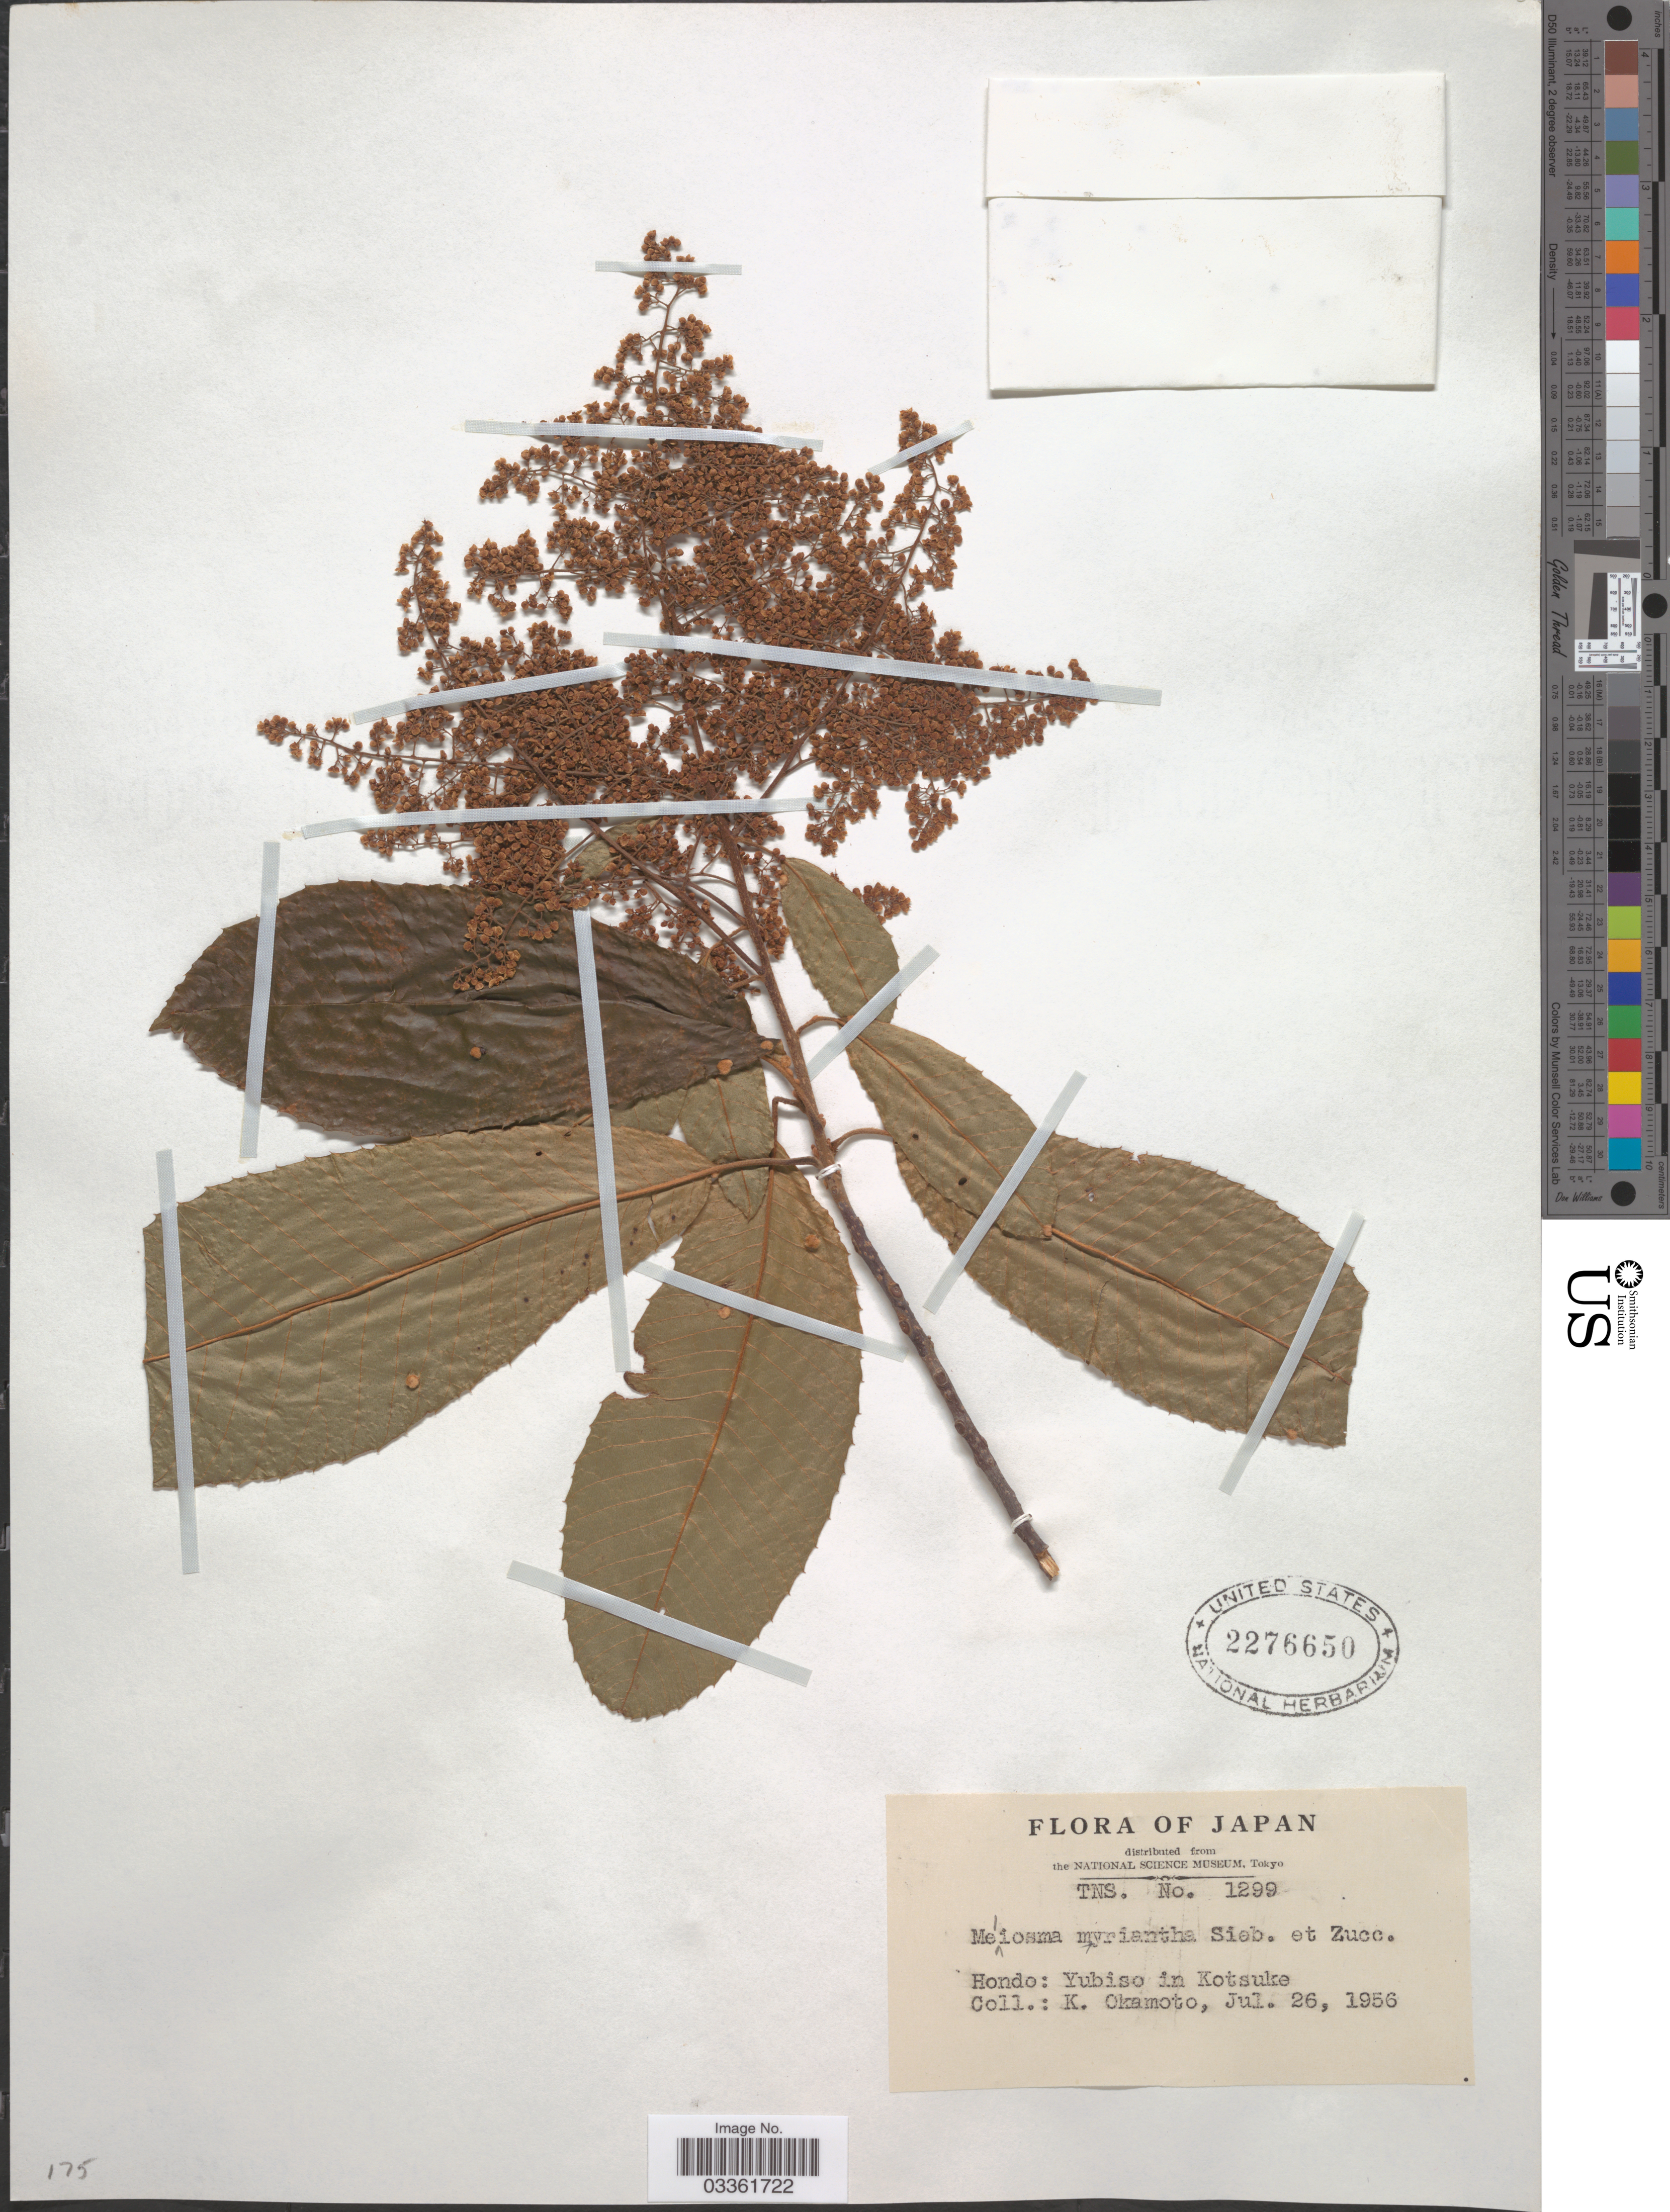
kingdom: Plantae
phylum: Tracheophyta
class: Magnoliopsida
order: Proteales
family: Sabiaceae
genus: Meliosma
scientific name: Meliosma myriantha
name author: Siebold & Zucc.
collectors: K. Okamoto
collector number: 1299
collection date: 1956-07-26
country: Japan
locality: Hondo: Yubiso in Kotsuke.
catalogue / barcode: US 2276650